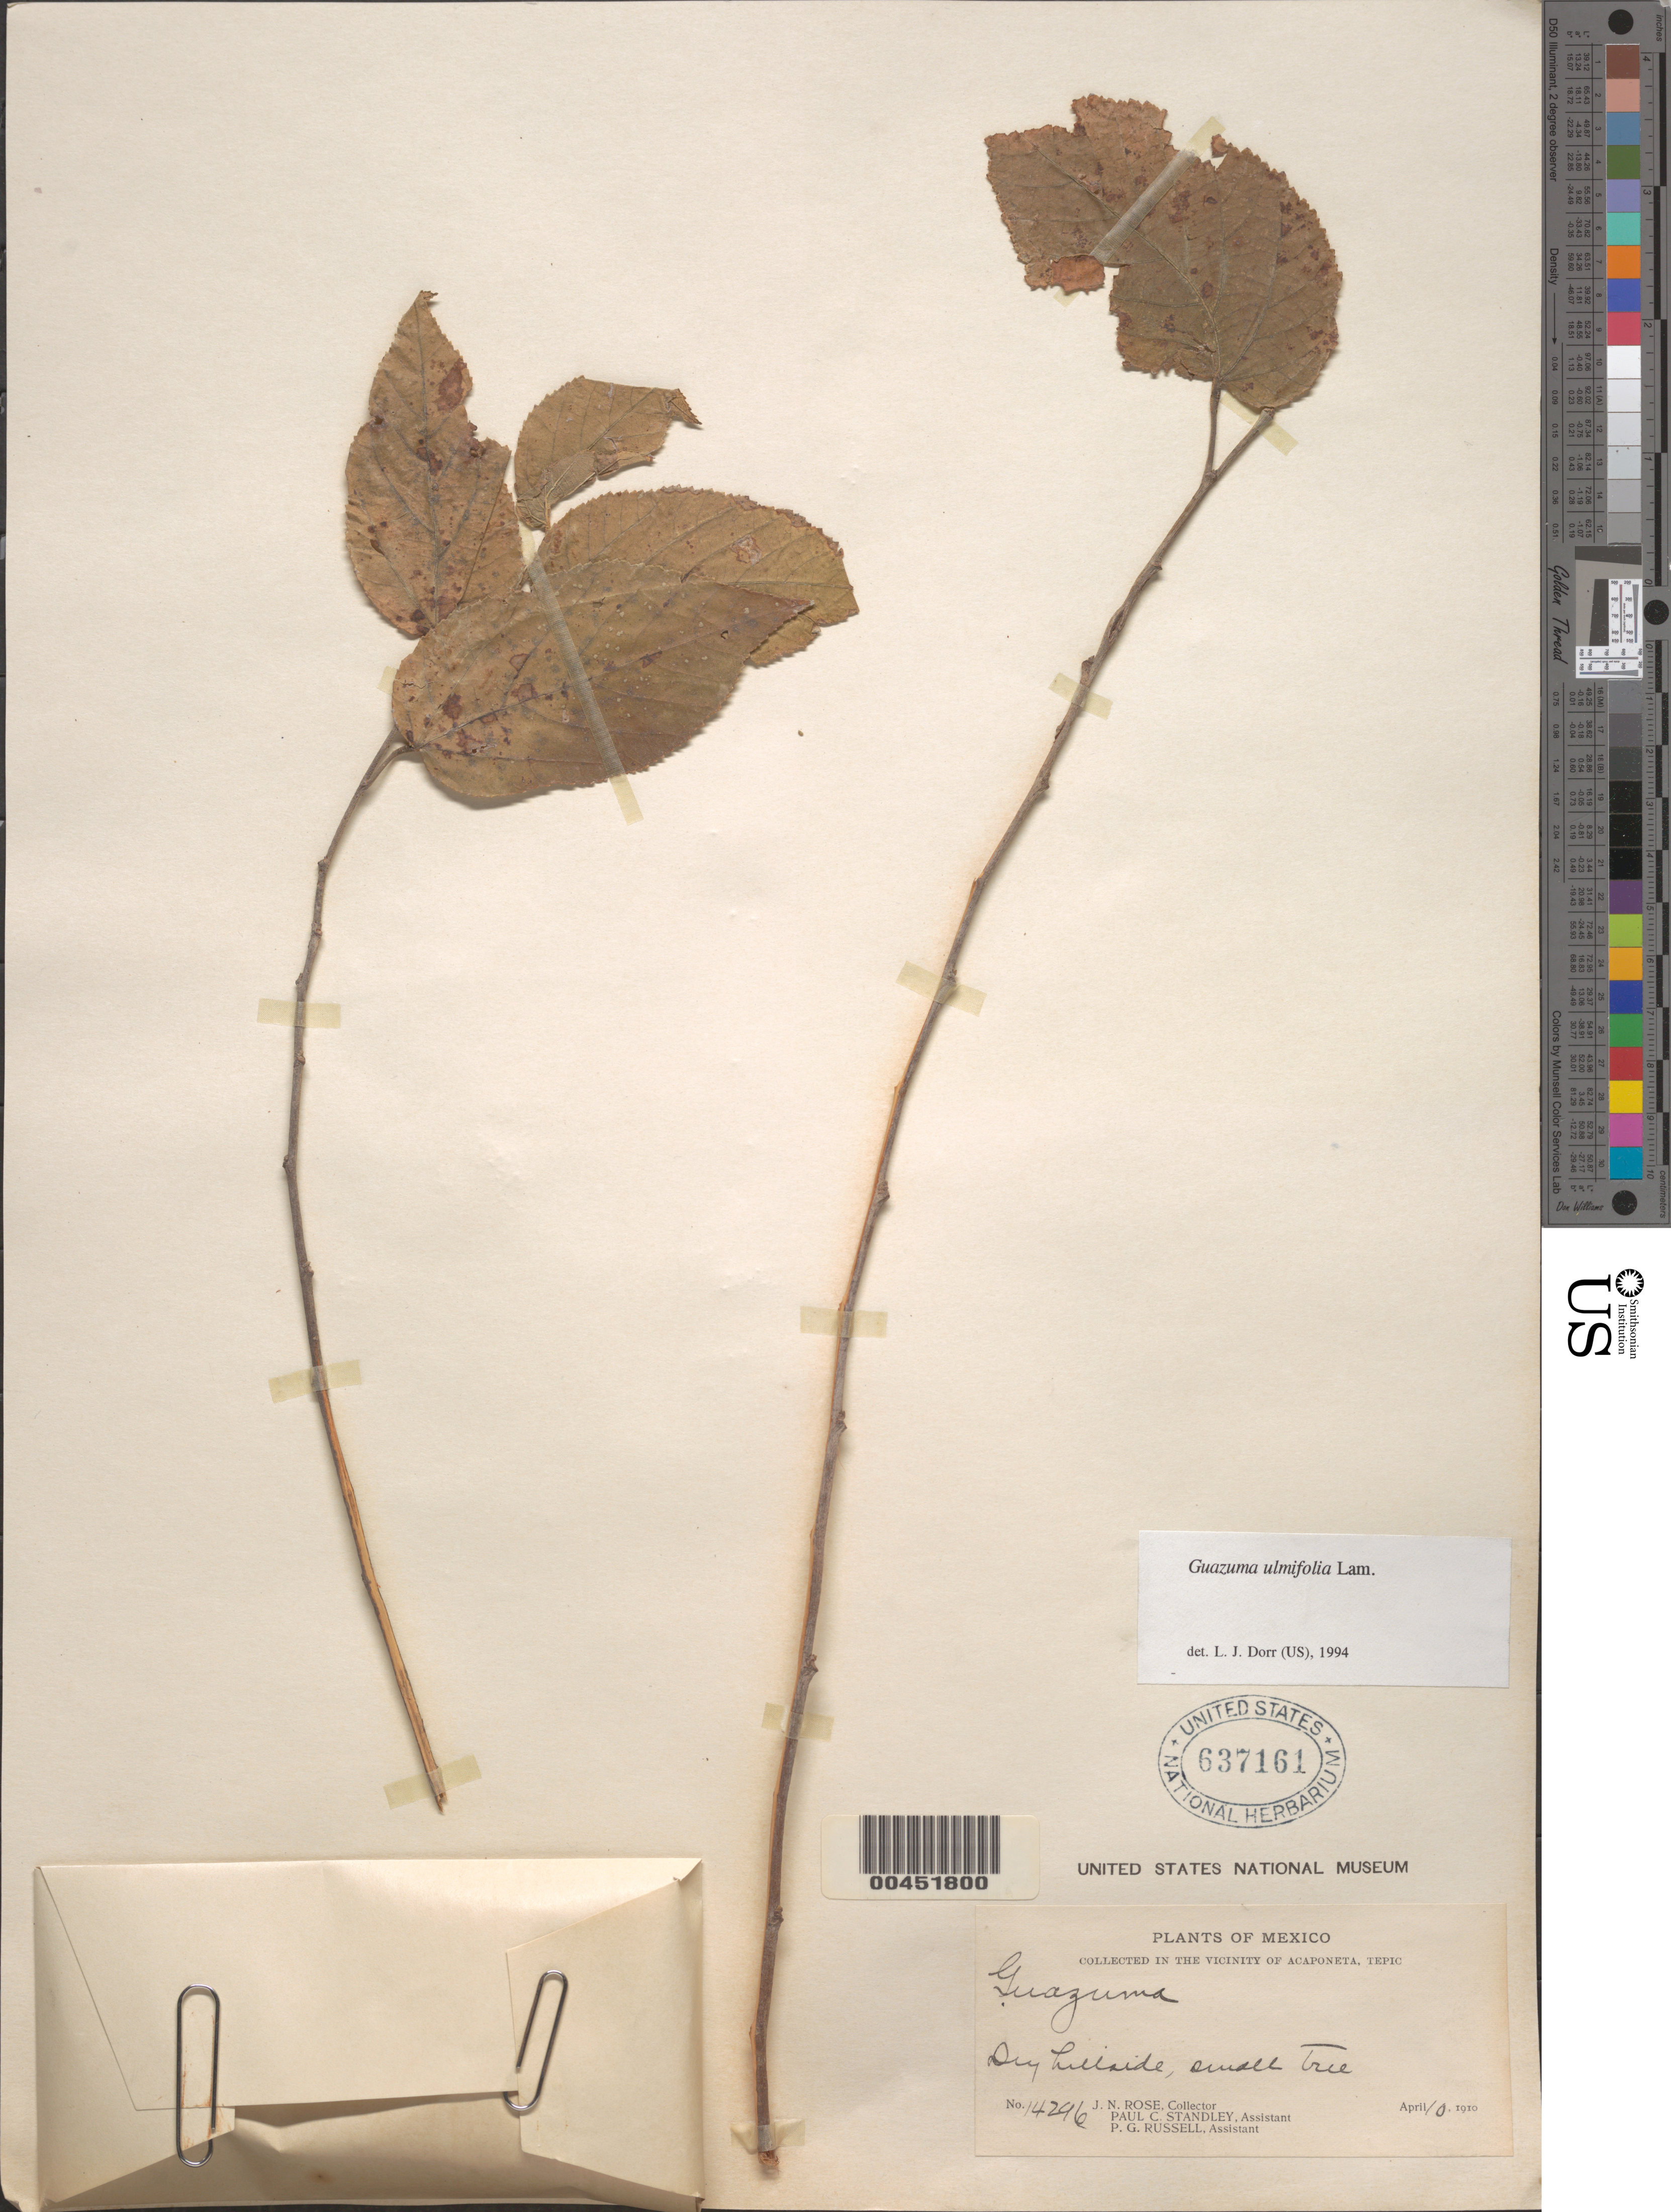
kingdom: Plantae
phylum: Tracheophyta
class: Magnoliopsida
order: Malvales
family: Malvaceae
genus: Guazuma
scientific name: Guazuma ulmifolia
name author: Lam.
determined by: Dorr, L. J., (BOT), Smithsonian Institution - National Museum of Natural History (UNITED STATES)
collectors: J. N. Rose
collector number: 14296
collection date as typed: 10 Apr 1910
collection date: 1910-04-10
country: Mexico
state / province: Nayarit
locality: vicinity of Acaponeta, Tepic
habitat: dry hillside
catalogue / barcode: US 637161